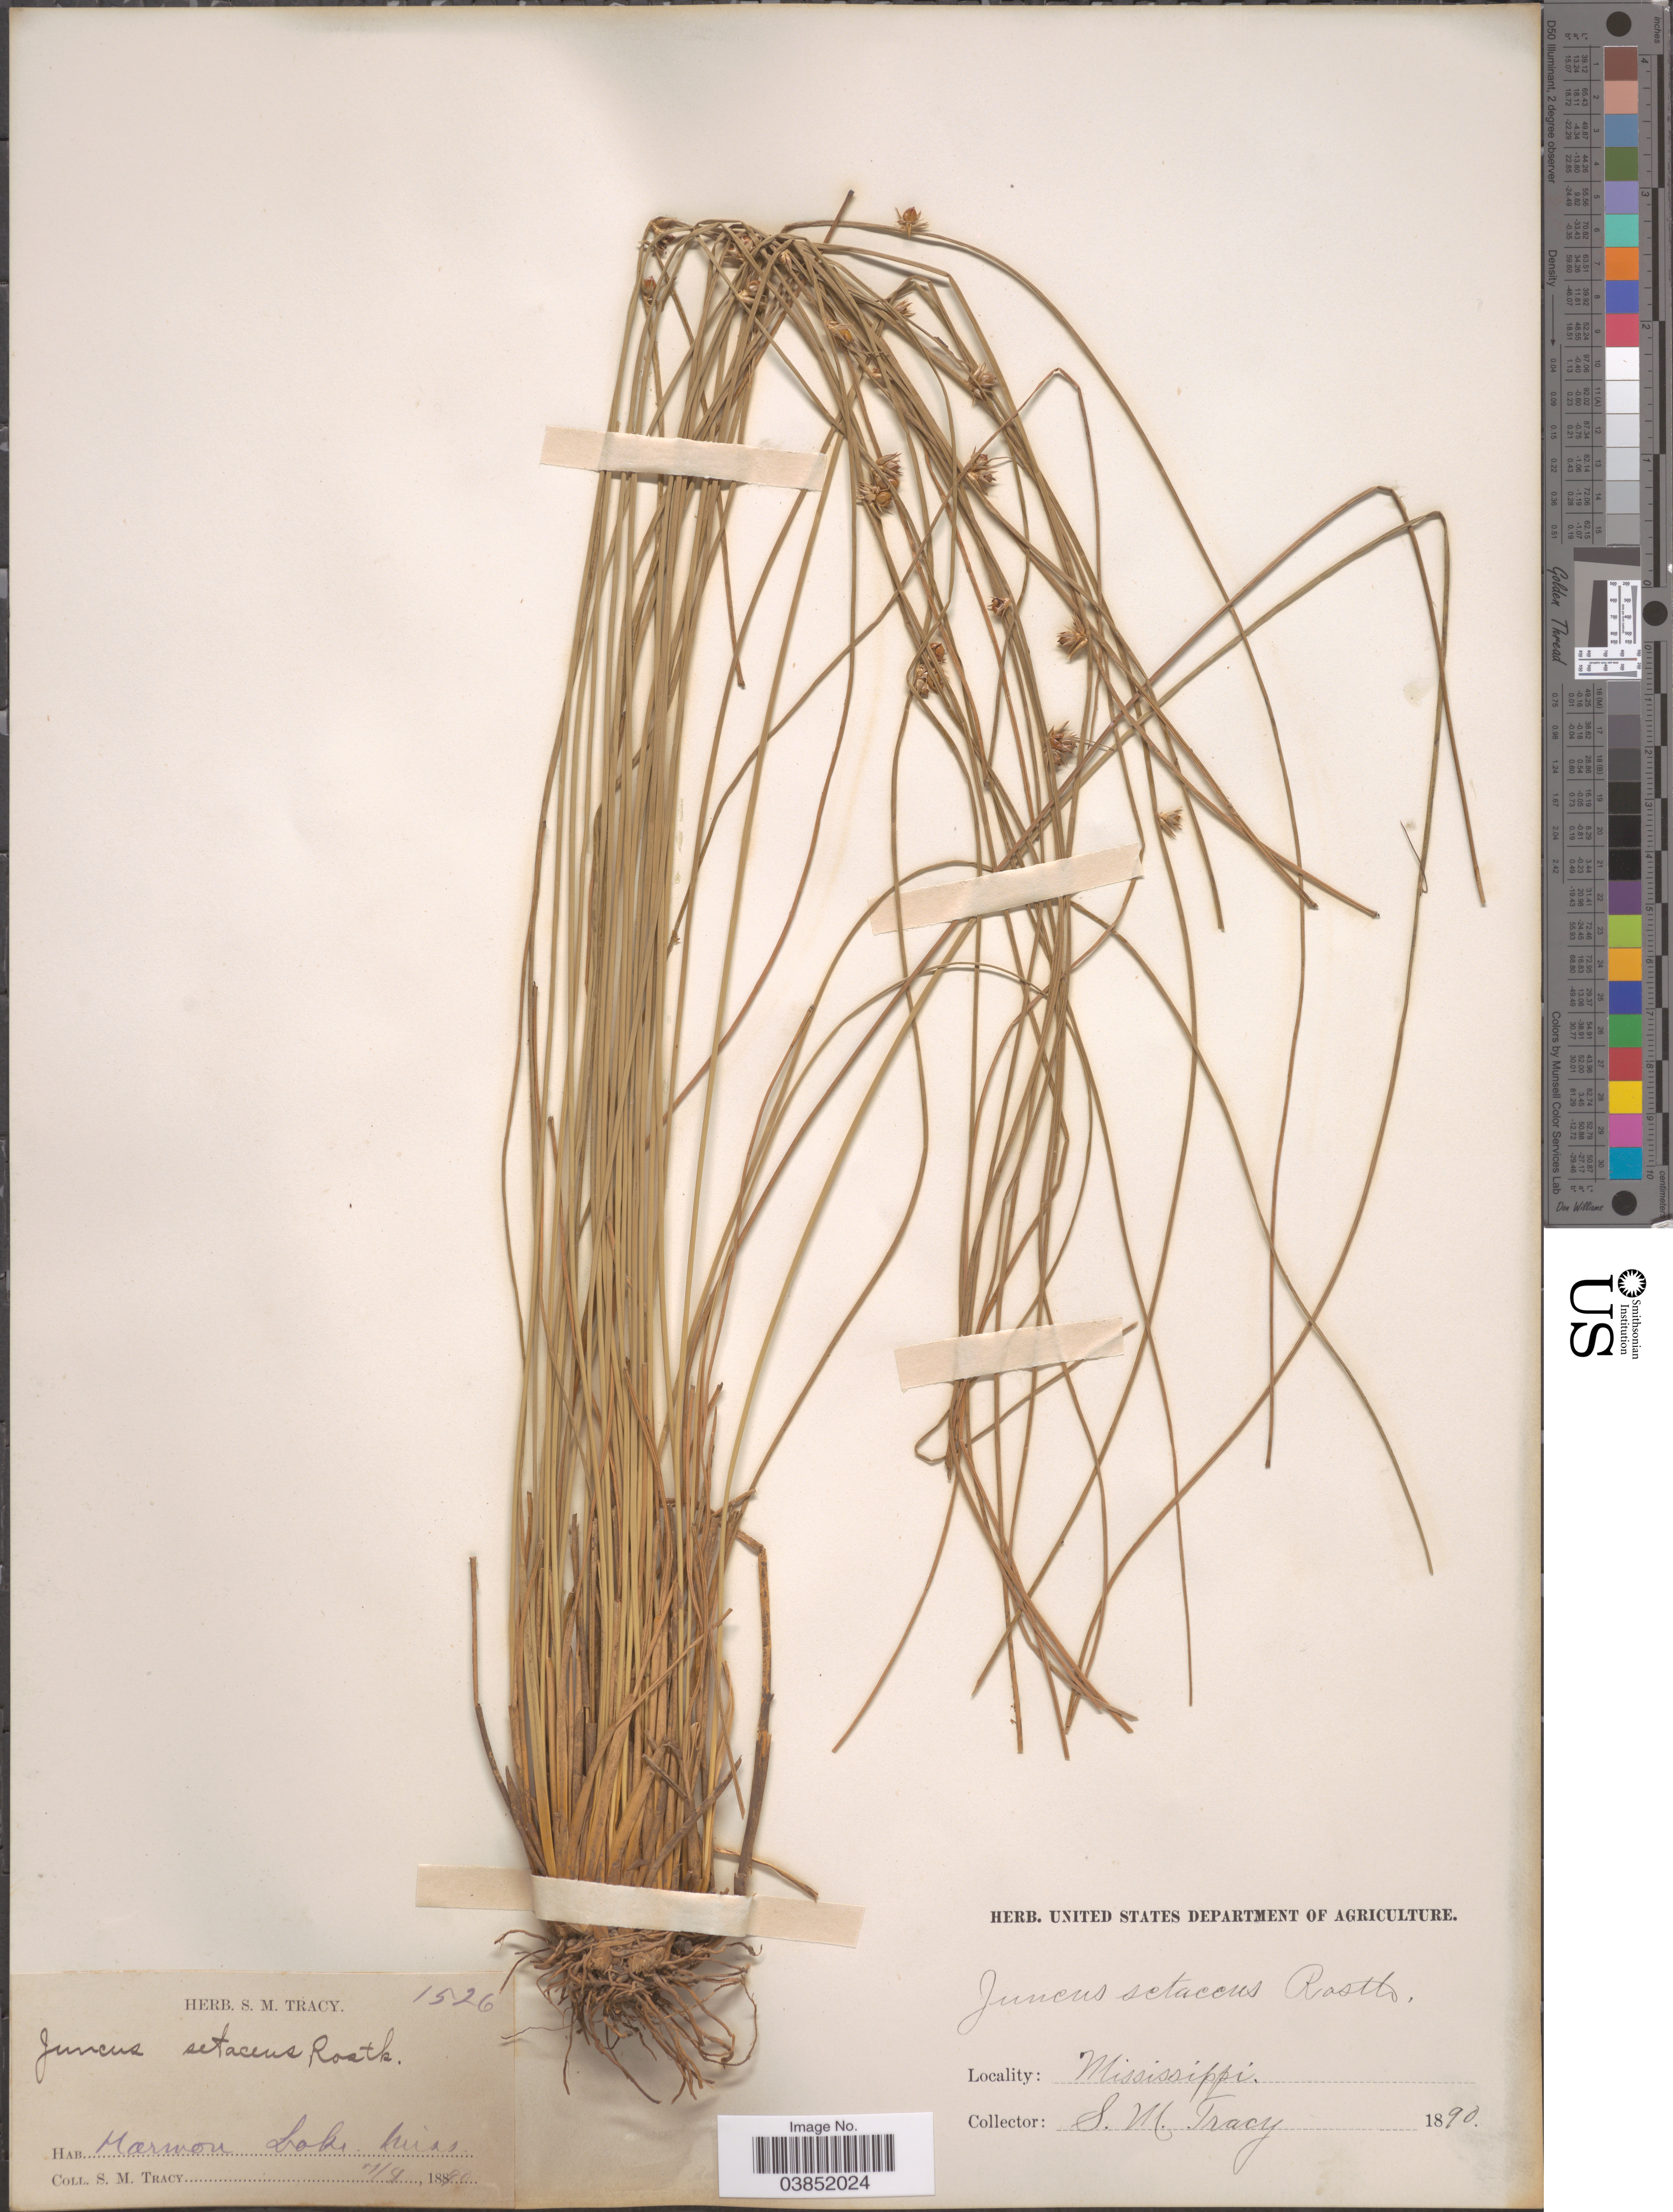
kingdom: Plantae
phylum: Tracheophyta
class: Liliopsida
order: Poales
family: Juncaceae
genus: Juncus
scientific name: Juncus coriaceus Mack.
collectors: S. M. Tracy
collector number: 1526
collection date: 1890-04-11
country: United States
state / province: Mississippi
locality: Marmon Lake.